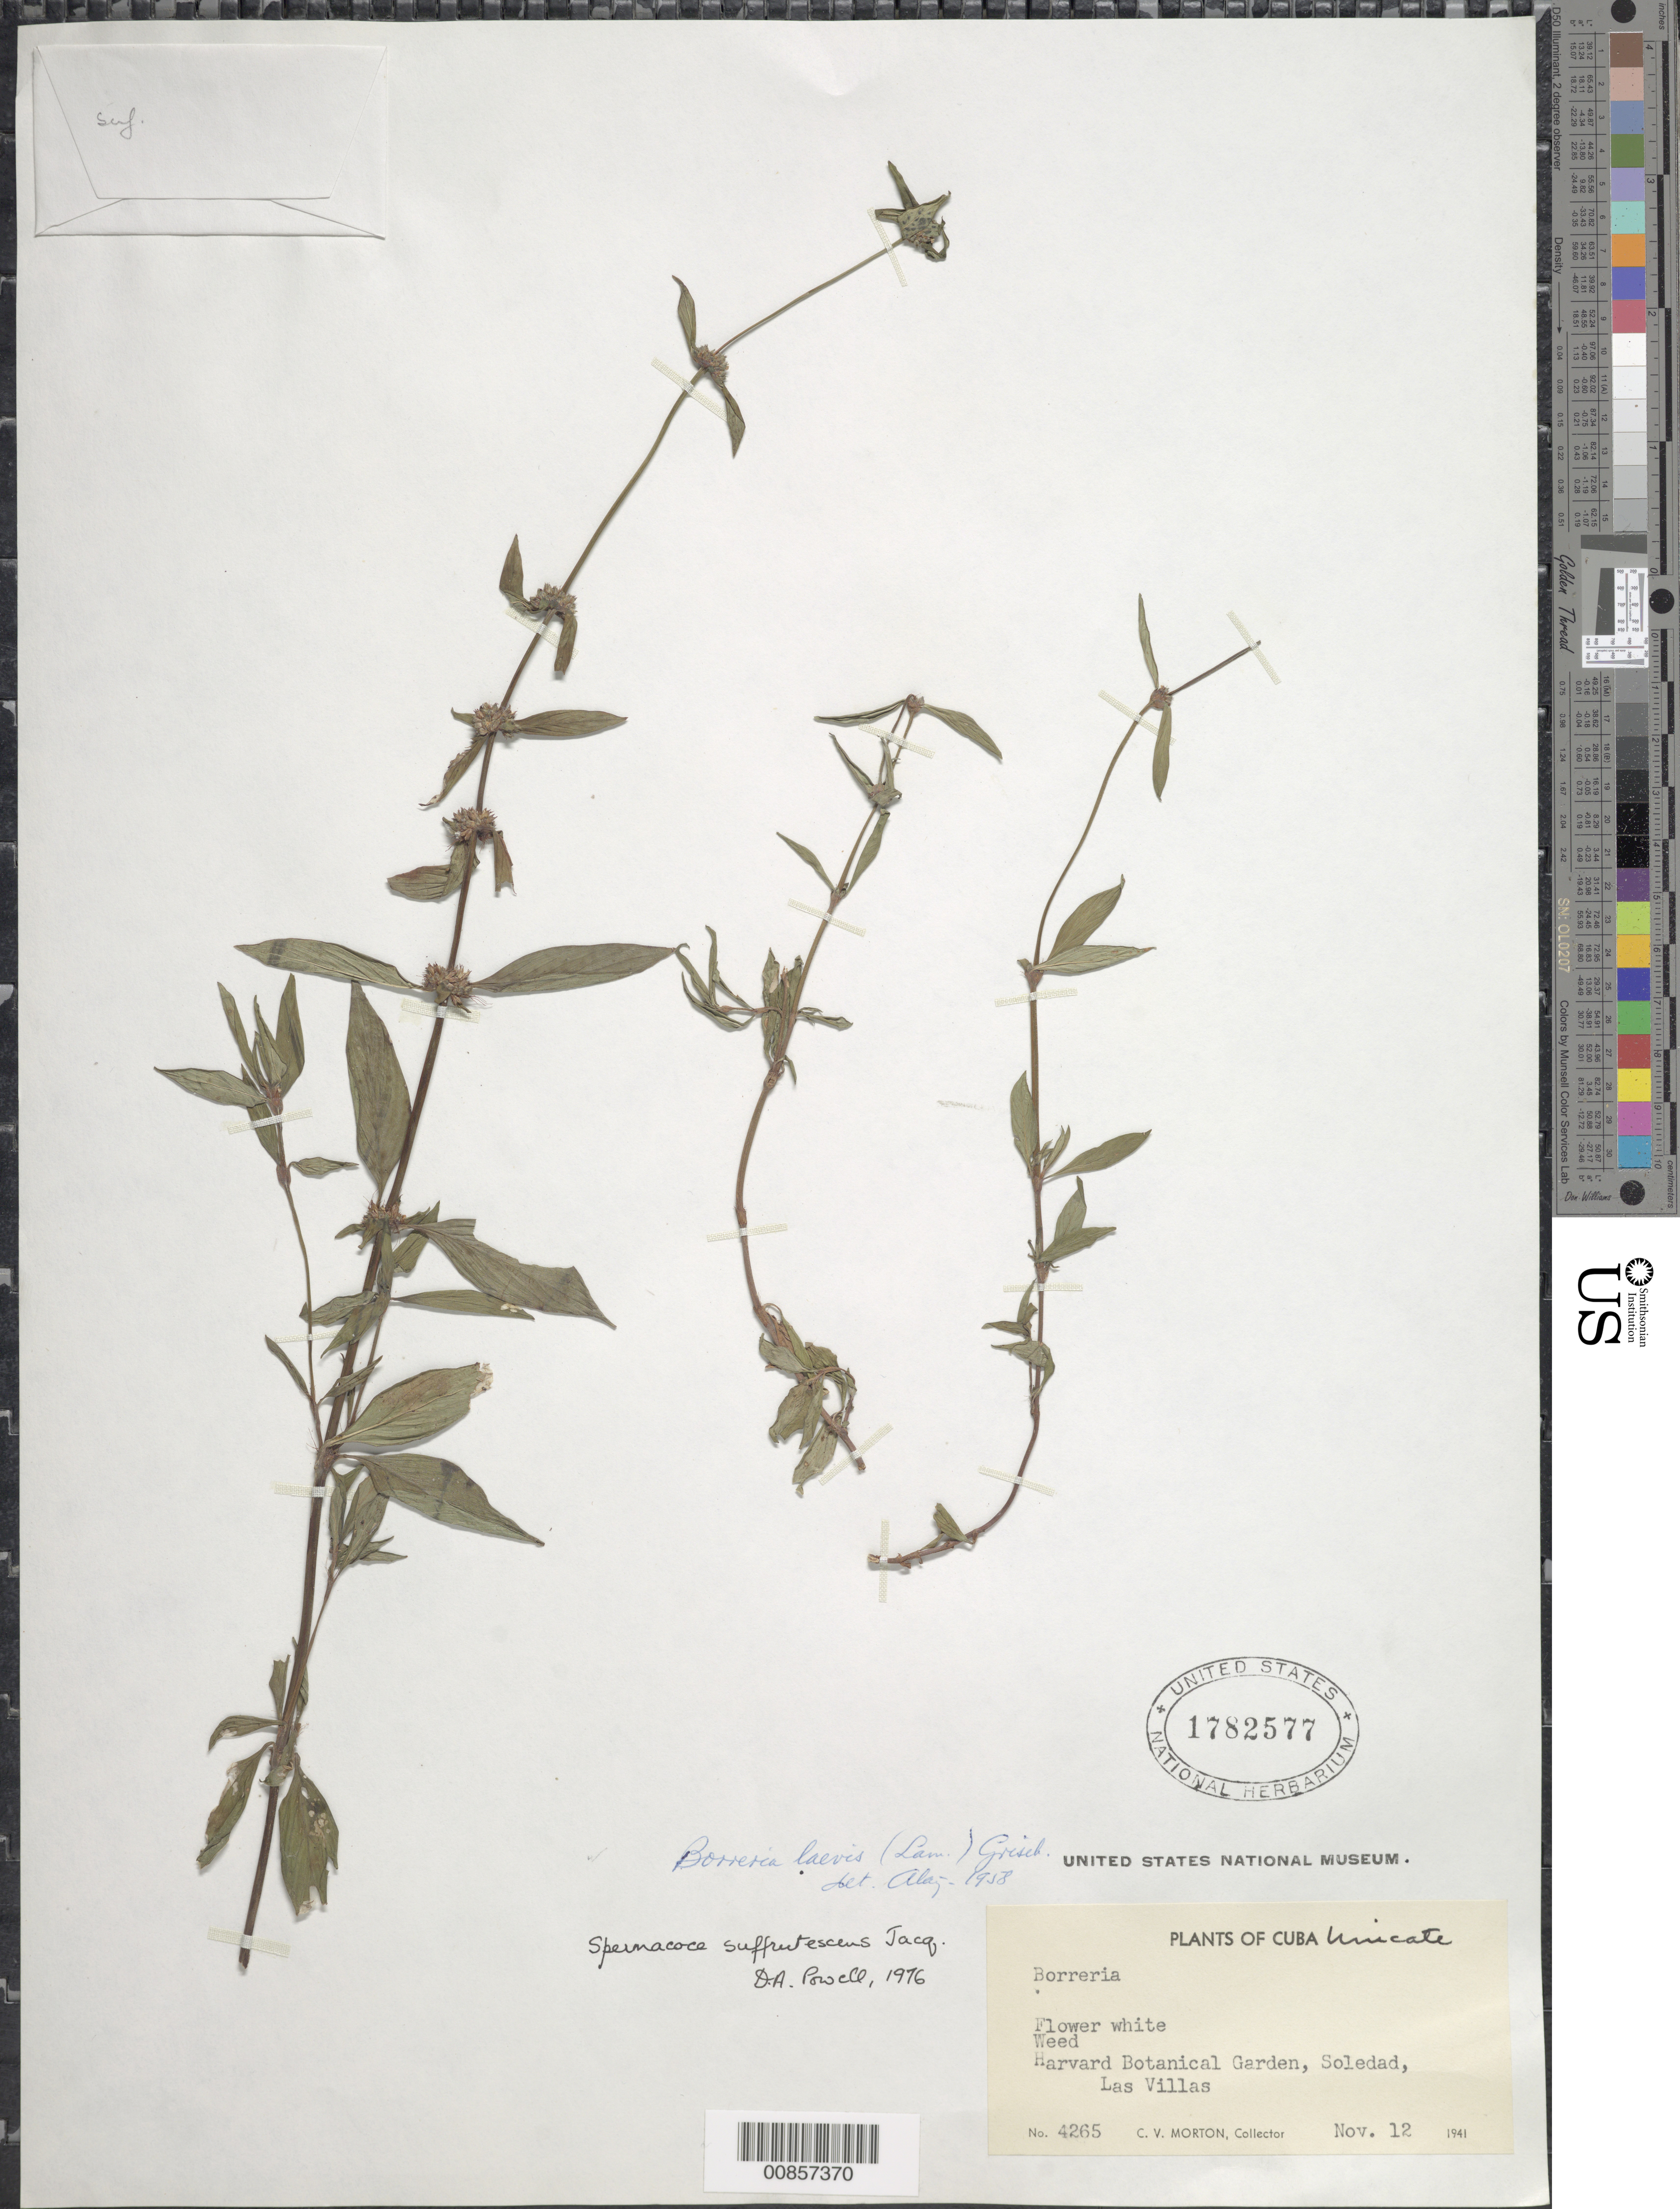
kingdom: Plantae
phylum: Tracheophyta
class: Magnoliopsida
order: Gentianales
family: Rubiaceae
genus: Spermacoce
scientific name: Spermacoce remota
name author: Lam.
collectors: C. V. Morton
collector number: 4265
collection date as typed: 12 Nov 1941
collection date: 1941-11-12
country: Cuba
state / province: Las Villas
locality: Harvard Botanical Garden, Soledad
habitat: Botanical garden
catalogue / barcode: US 1782577